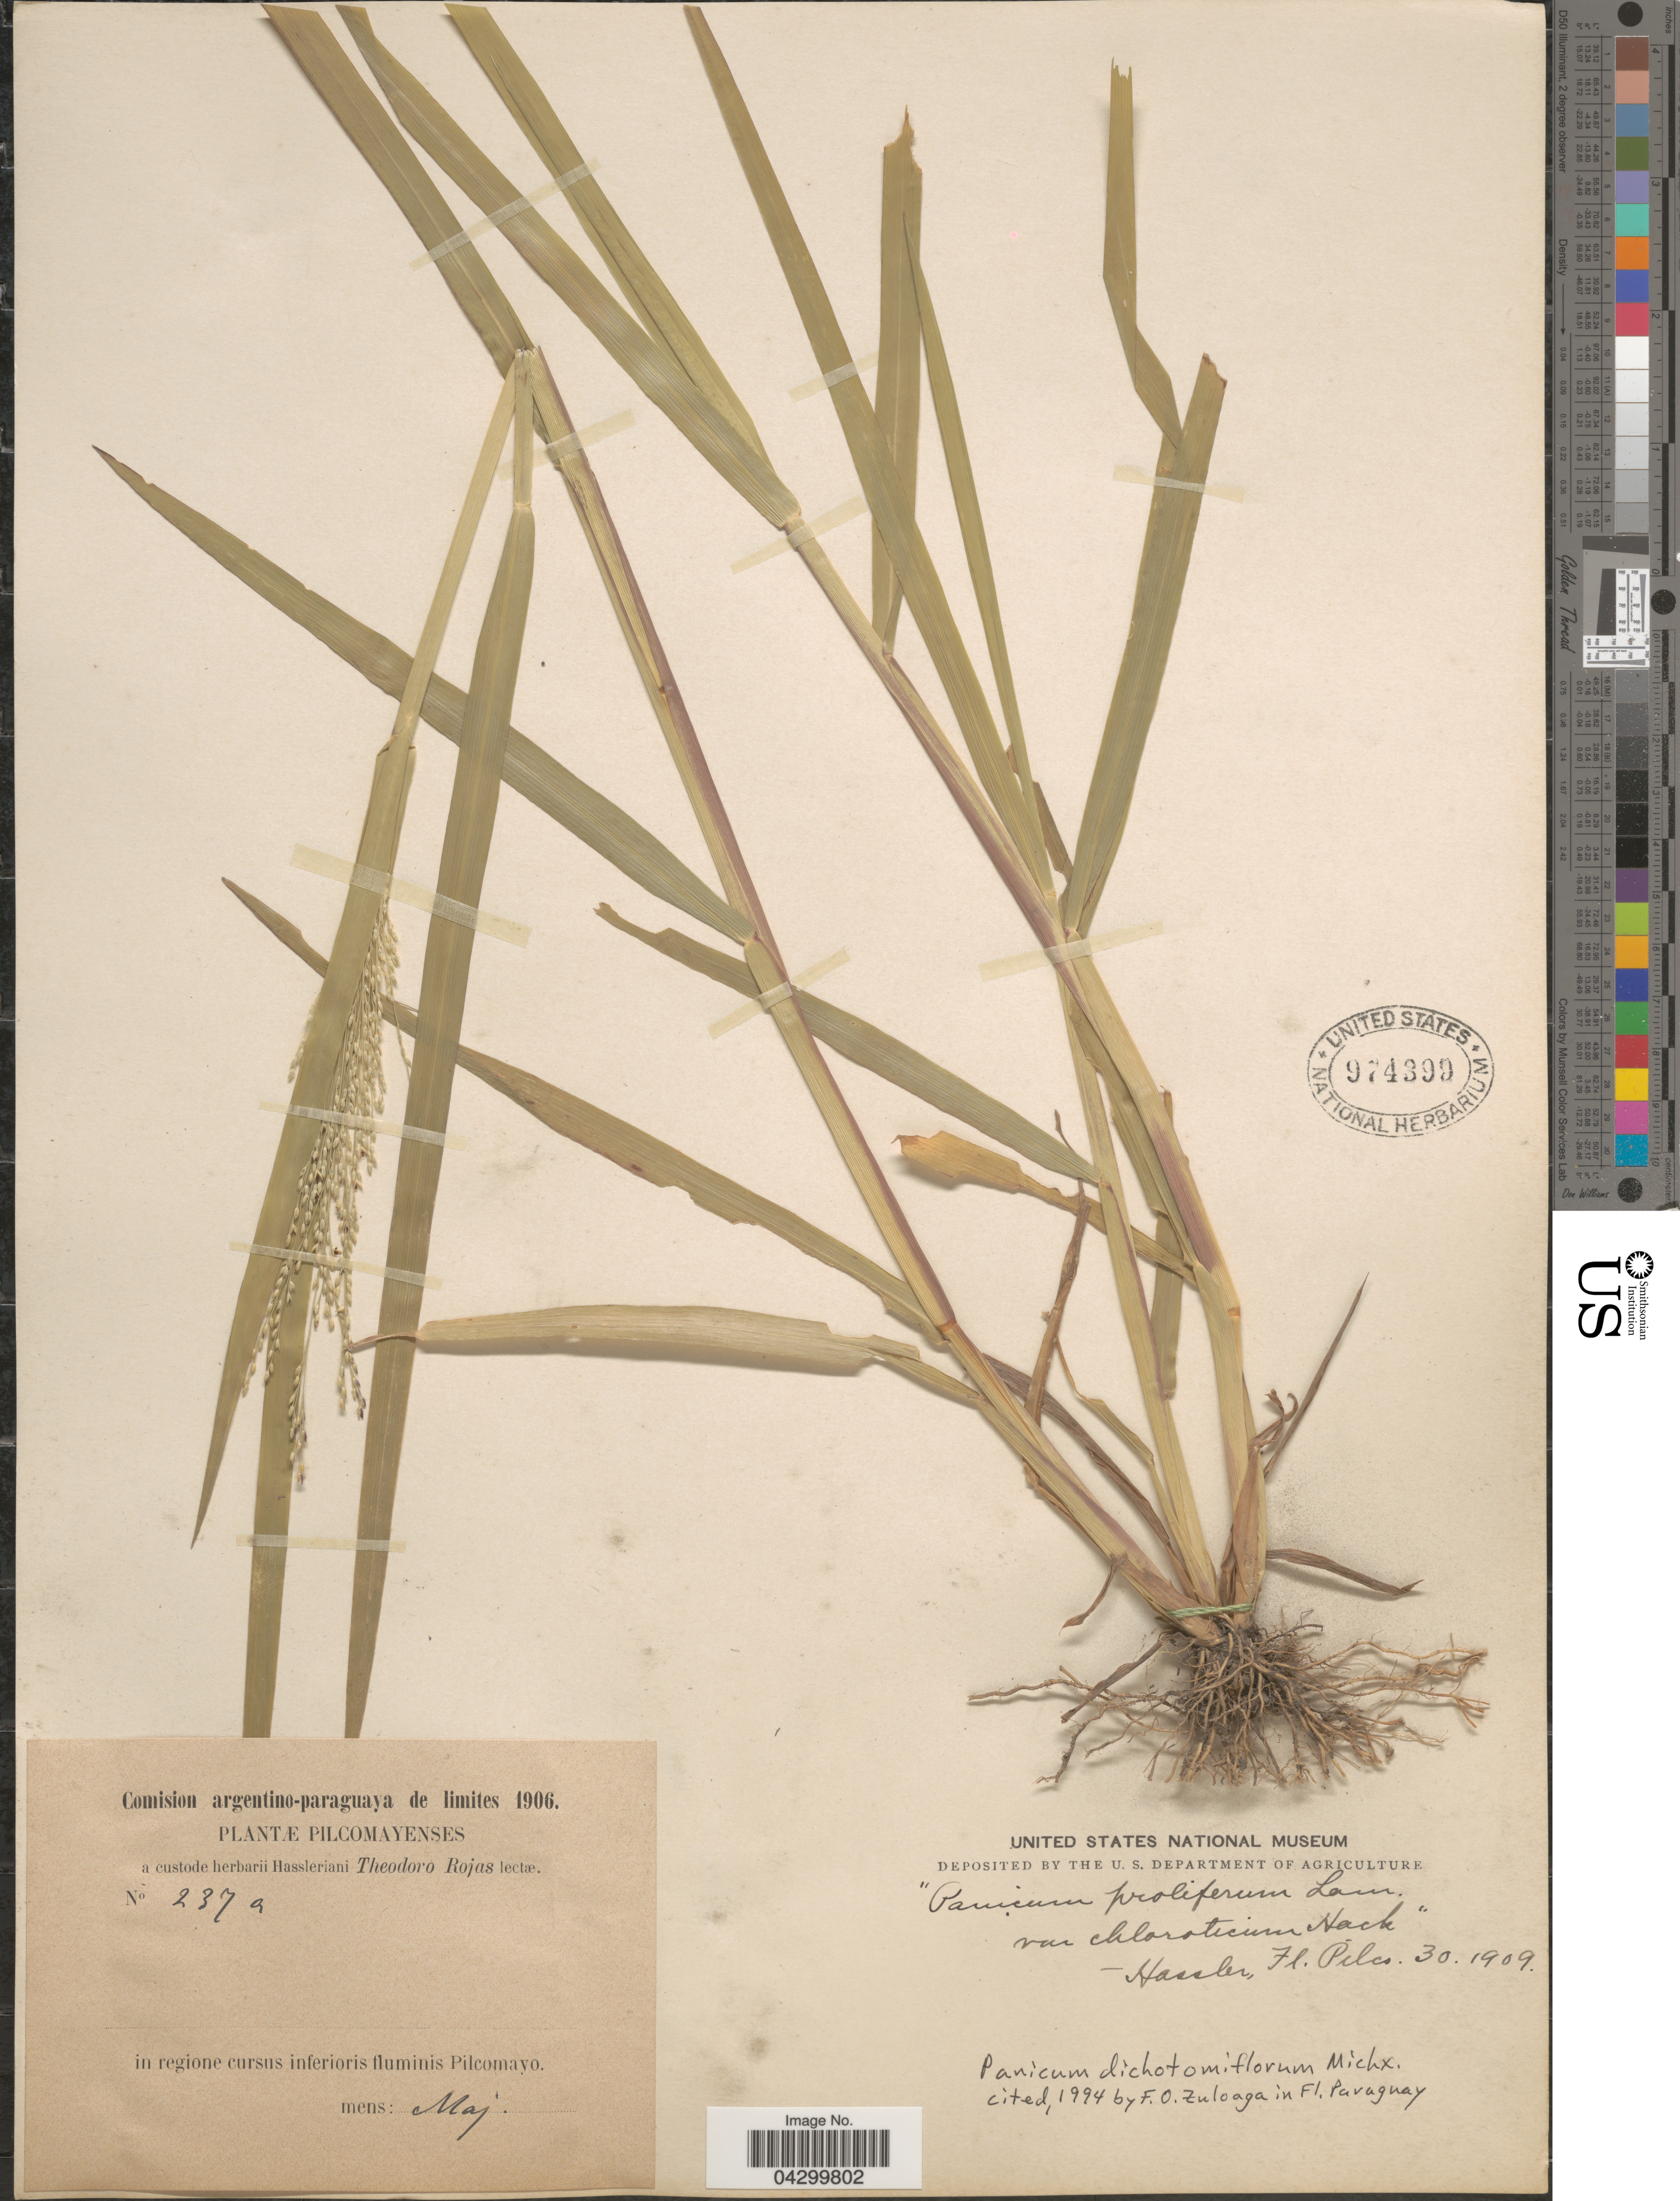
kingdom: Plantae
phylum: Tracheophyta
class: Liliopsida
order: Poales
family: Poaceae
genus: Panicum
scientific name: Panicum dichotomiflorum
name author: Michx.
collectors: E. Hassler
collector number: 237a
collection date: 1909-05-30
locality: Pilcomayenses. In regione cursus inferioris fluminis Pilcomayo.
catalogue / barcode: US 974399